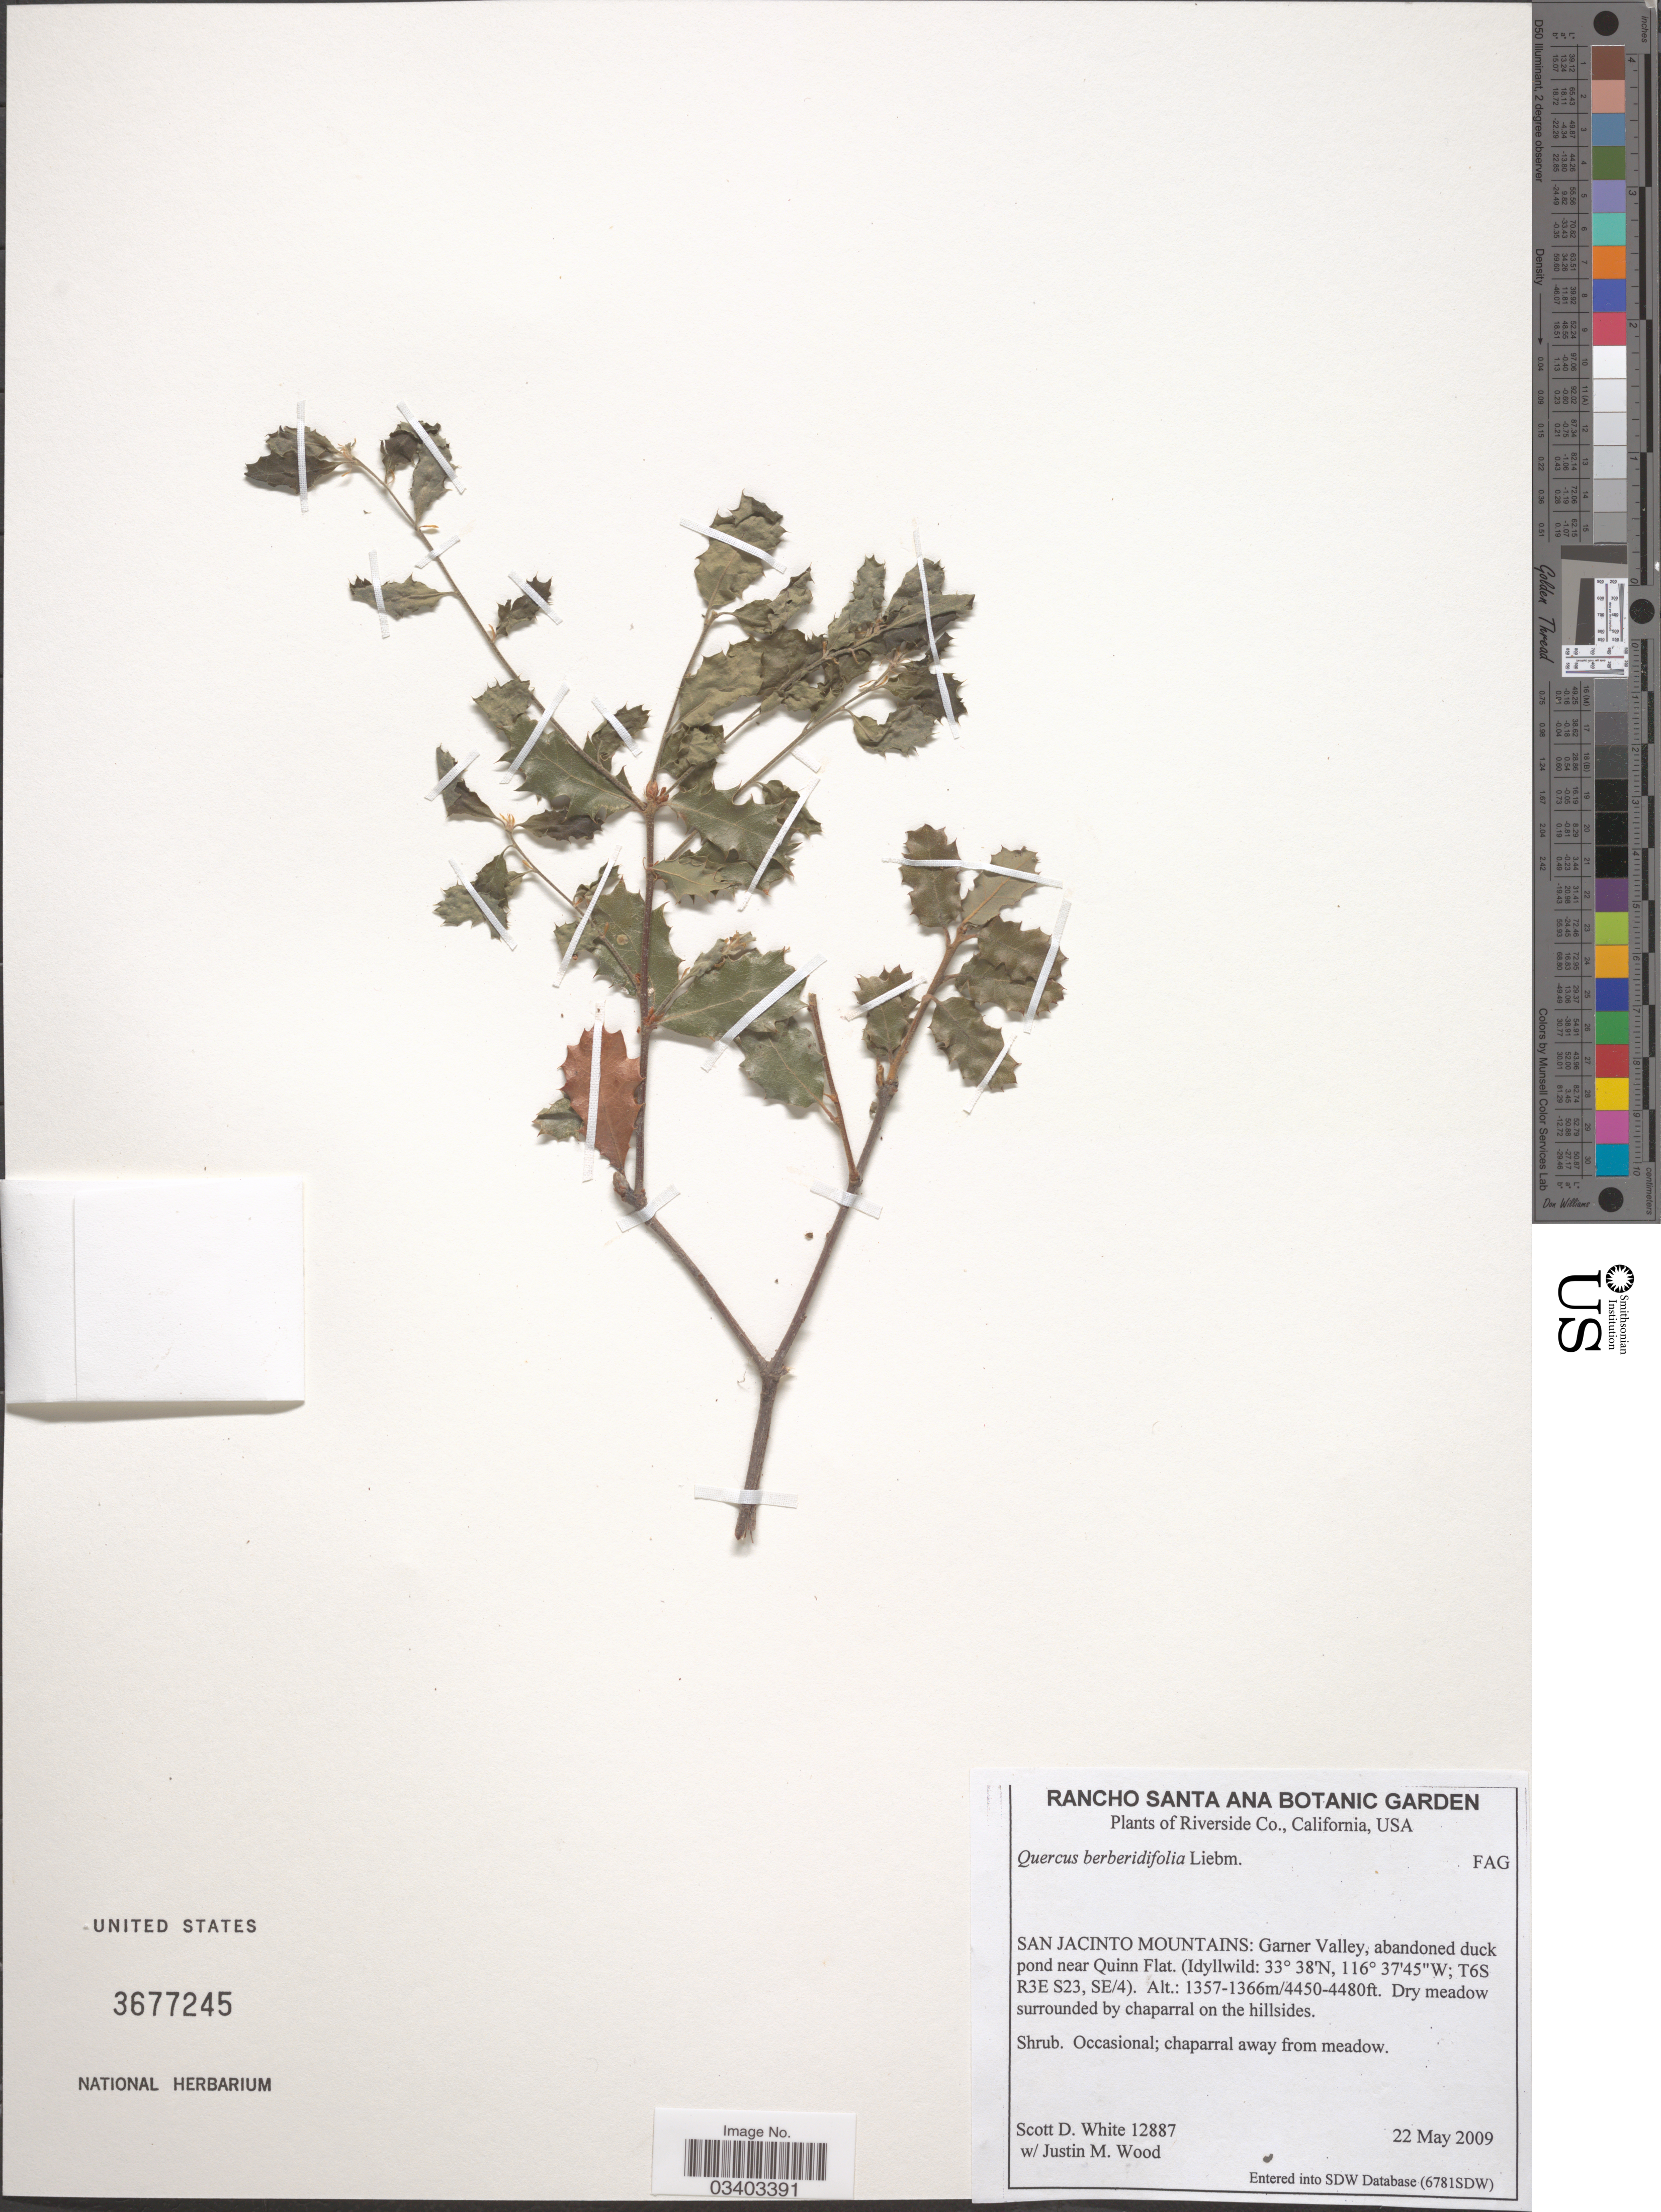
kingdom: Plantae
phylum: Tracheophyta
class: Magnoliopsida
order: Fagales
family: Fagaceae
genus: Quercus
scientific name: Quercus berberidifolia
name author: Liebm.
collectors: S. White & J. M. Wood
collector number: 12887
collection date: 2009-05-22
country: United States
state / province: California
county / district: Riverside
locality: Riverside Co. San Jacinto Mountains: Garner Valley, abandoned duck pond near Quinn Flat. T6S R3E S23, SE/4).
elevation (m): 1357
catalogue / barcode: US 3677245